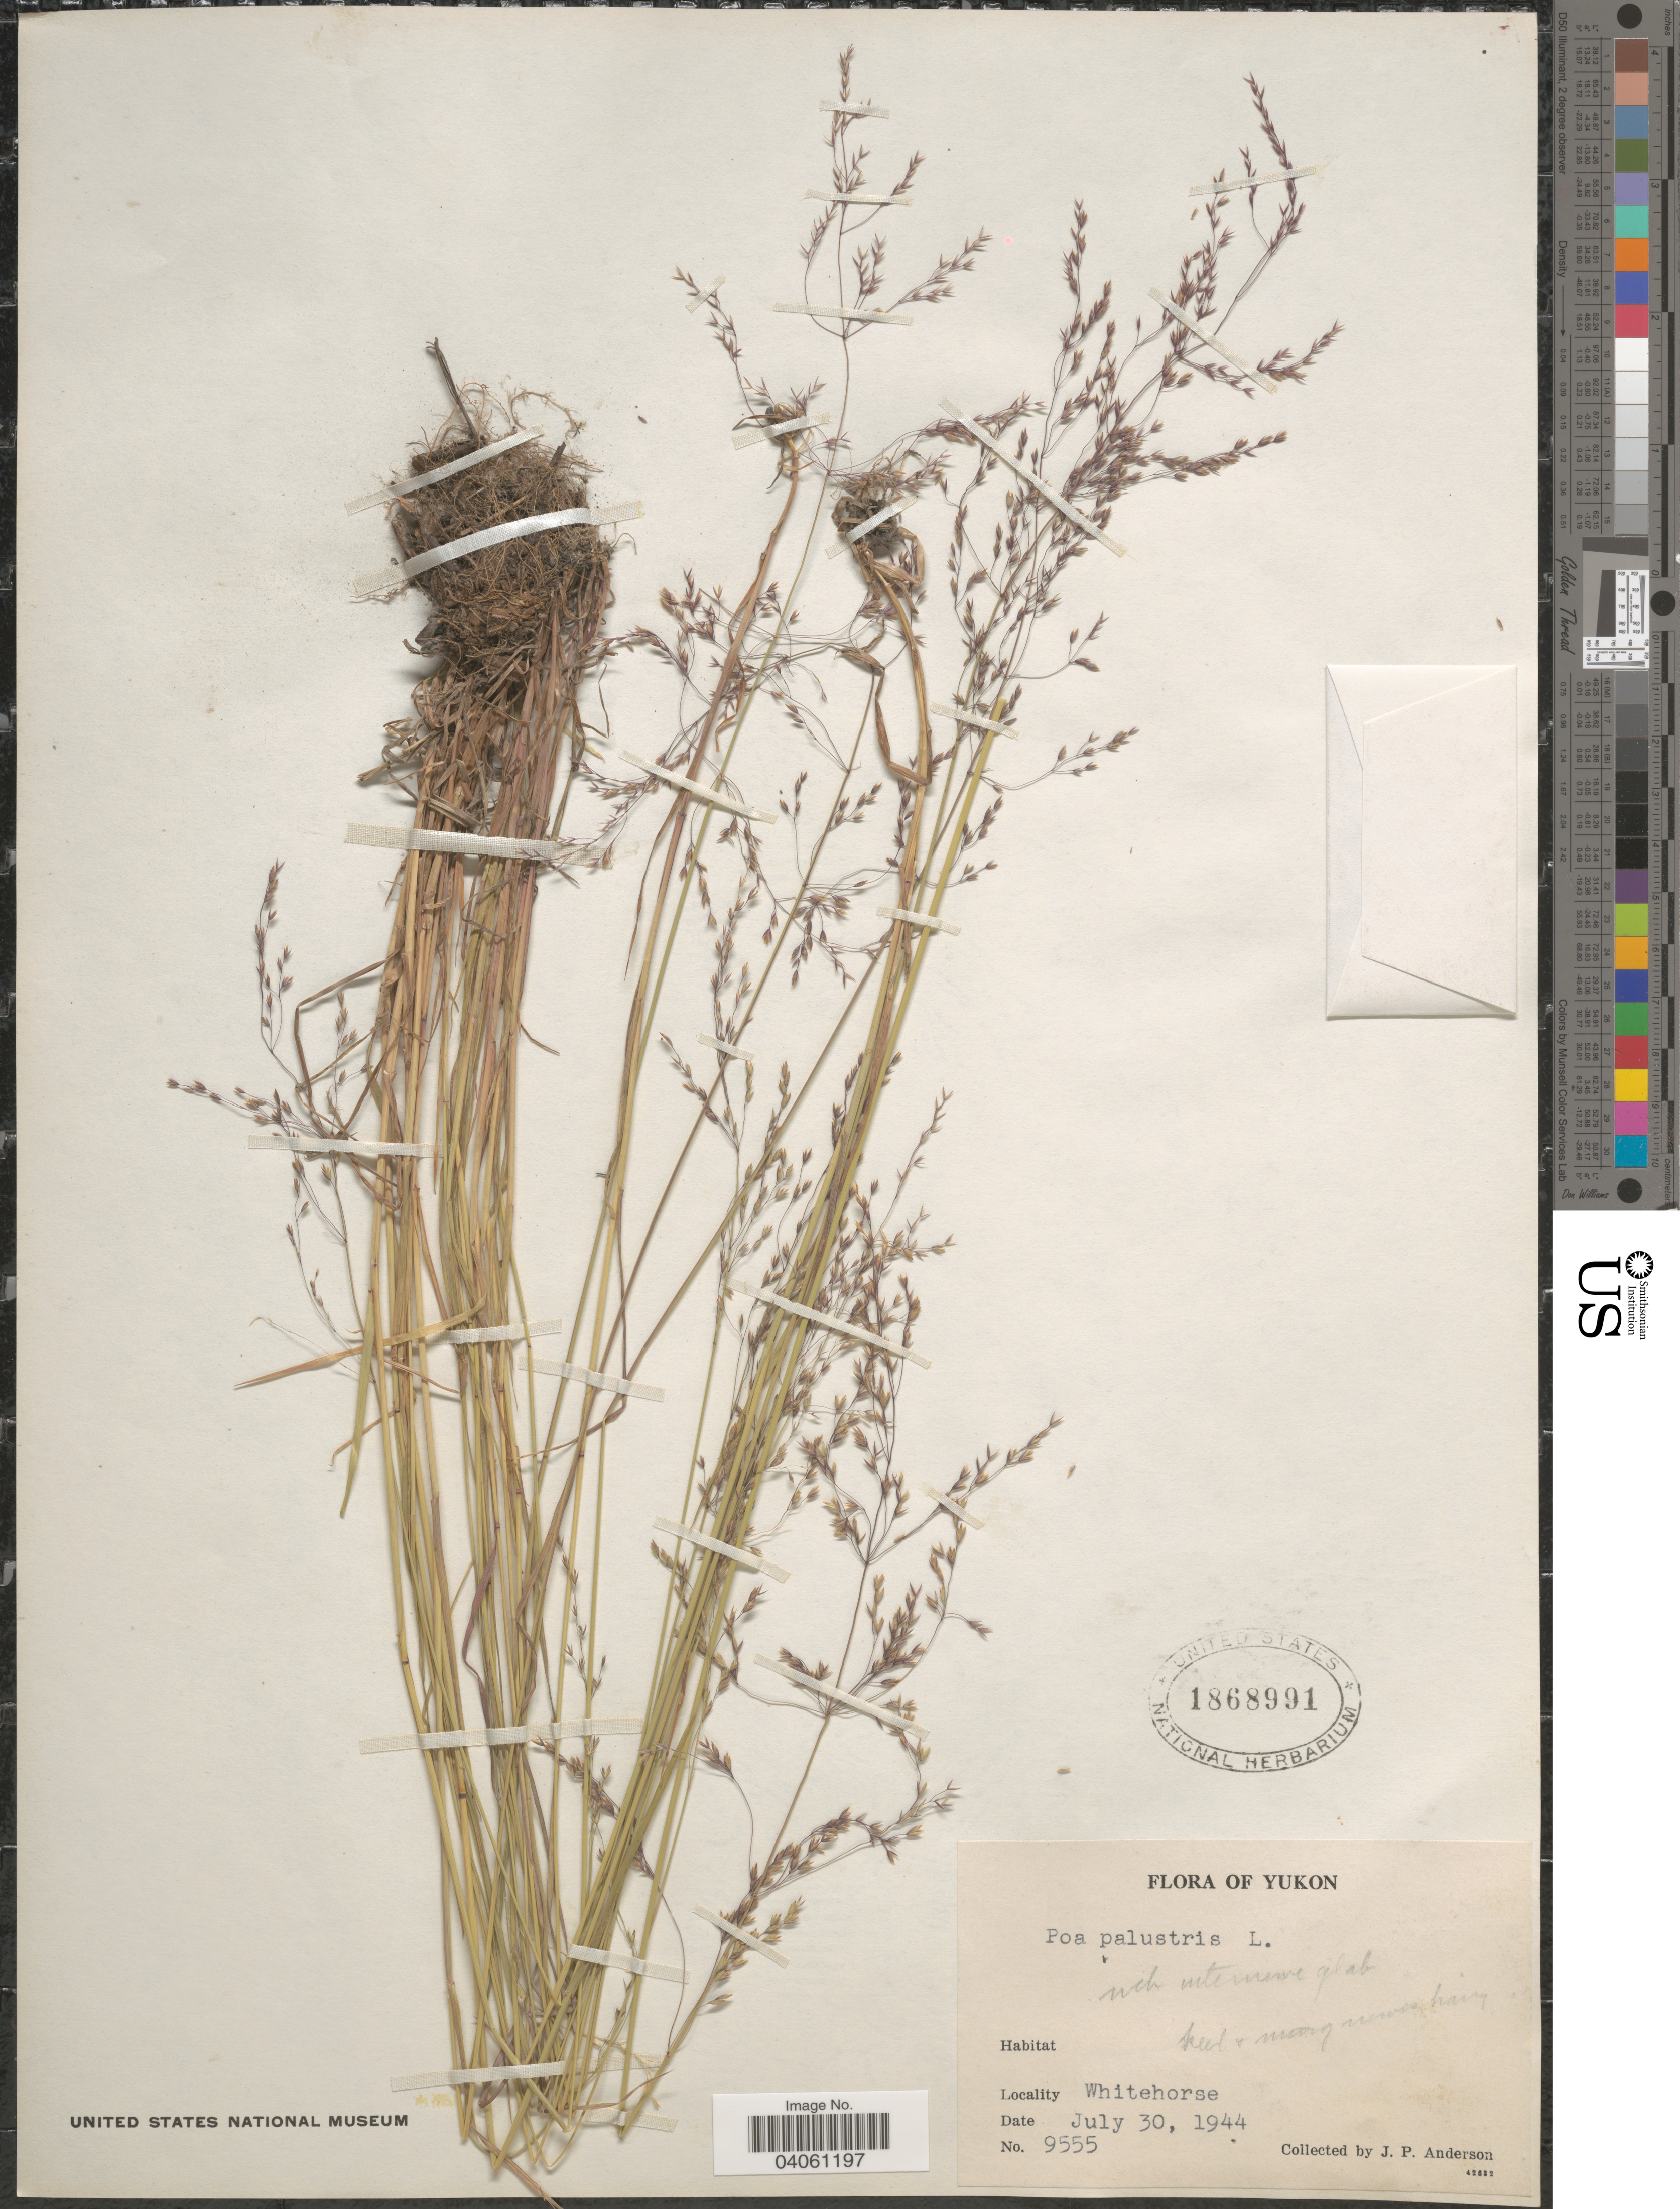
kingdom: Plantae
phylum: Tracheophyta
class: Liliopsida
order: Poales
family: Poaceae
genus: Poa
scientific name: Poa palustris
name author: L.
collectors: J. P. Anderson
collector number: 9555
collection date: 1944-07-30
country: Canada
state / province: Yukon Territory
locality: Whitehorse.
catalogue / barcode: US 1868991